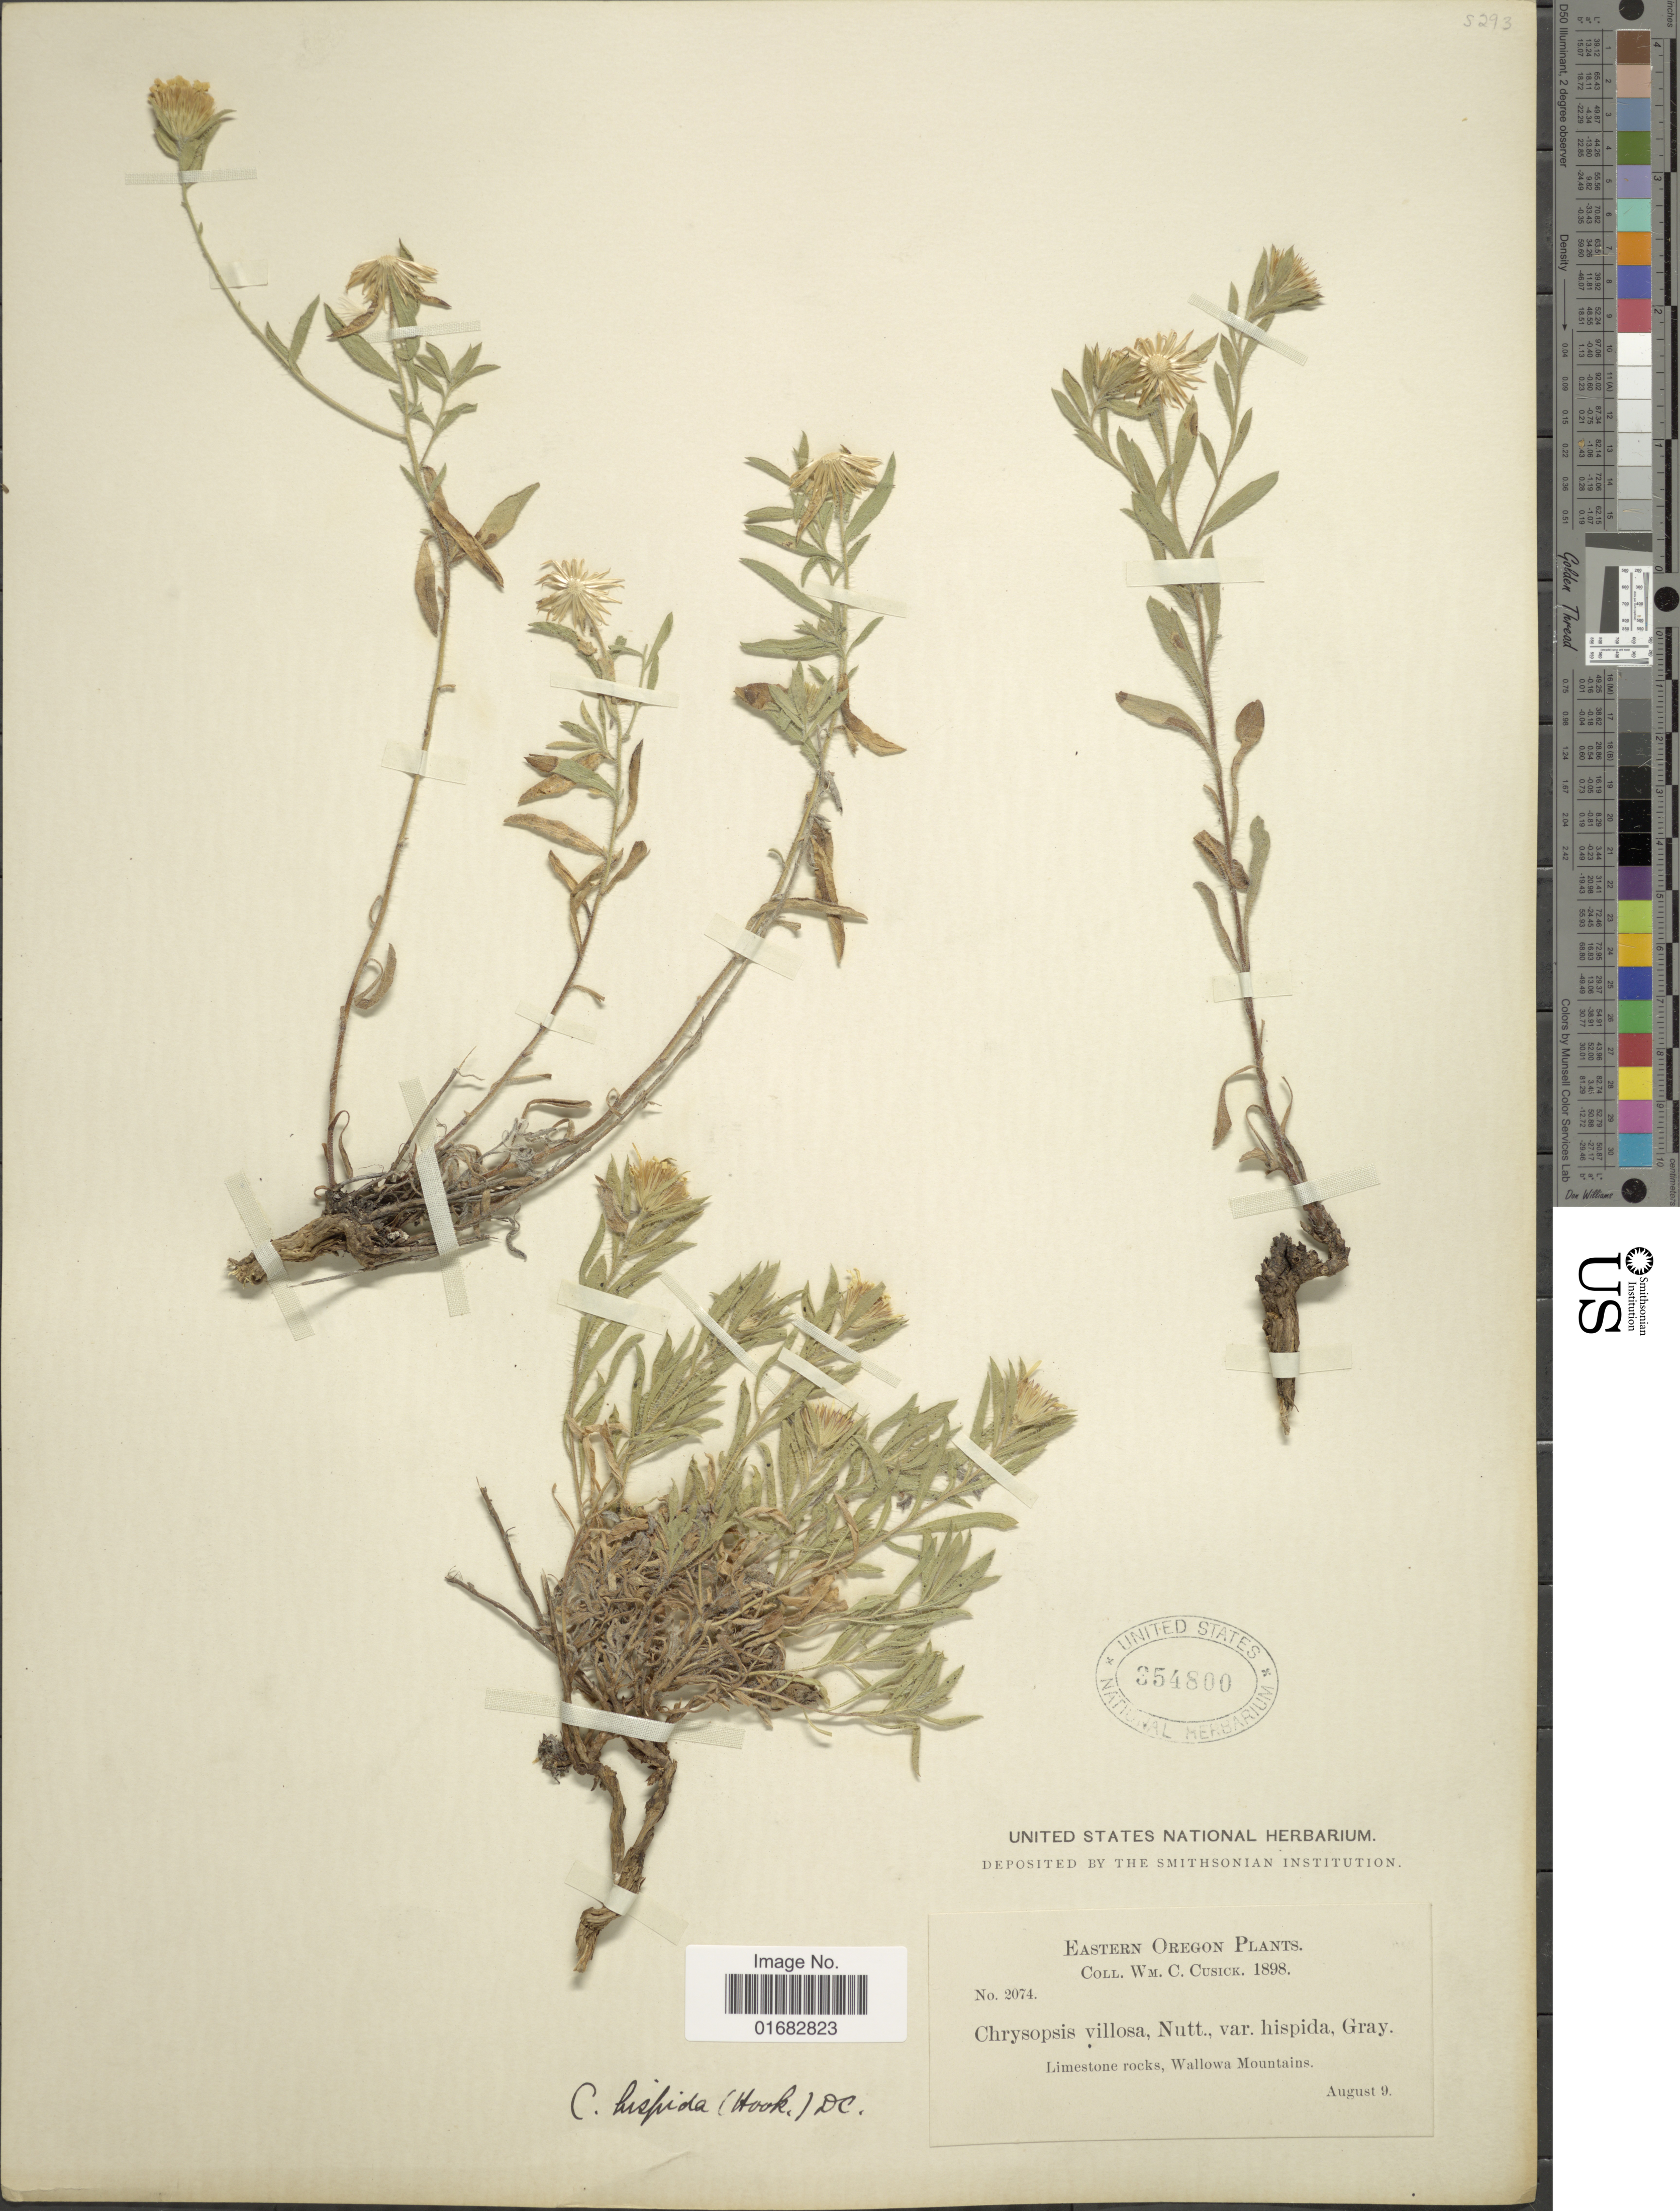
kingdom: Plantae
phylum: Tracheophyta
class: Magnoliopsida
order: Asterales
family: Asteraceae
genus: Heterotheca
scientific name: Heterotheca villosa var. hispida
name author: (Hook.) V.L. Harms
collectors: W. C. Cusick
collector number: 2074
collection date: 1898-08-09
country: United States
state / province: Oregon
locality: Eastern Oregon. Wallowa Mountains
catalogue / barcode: US 354800